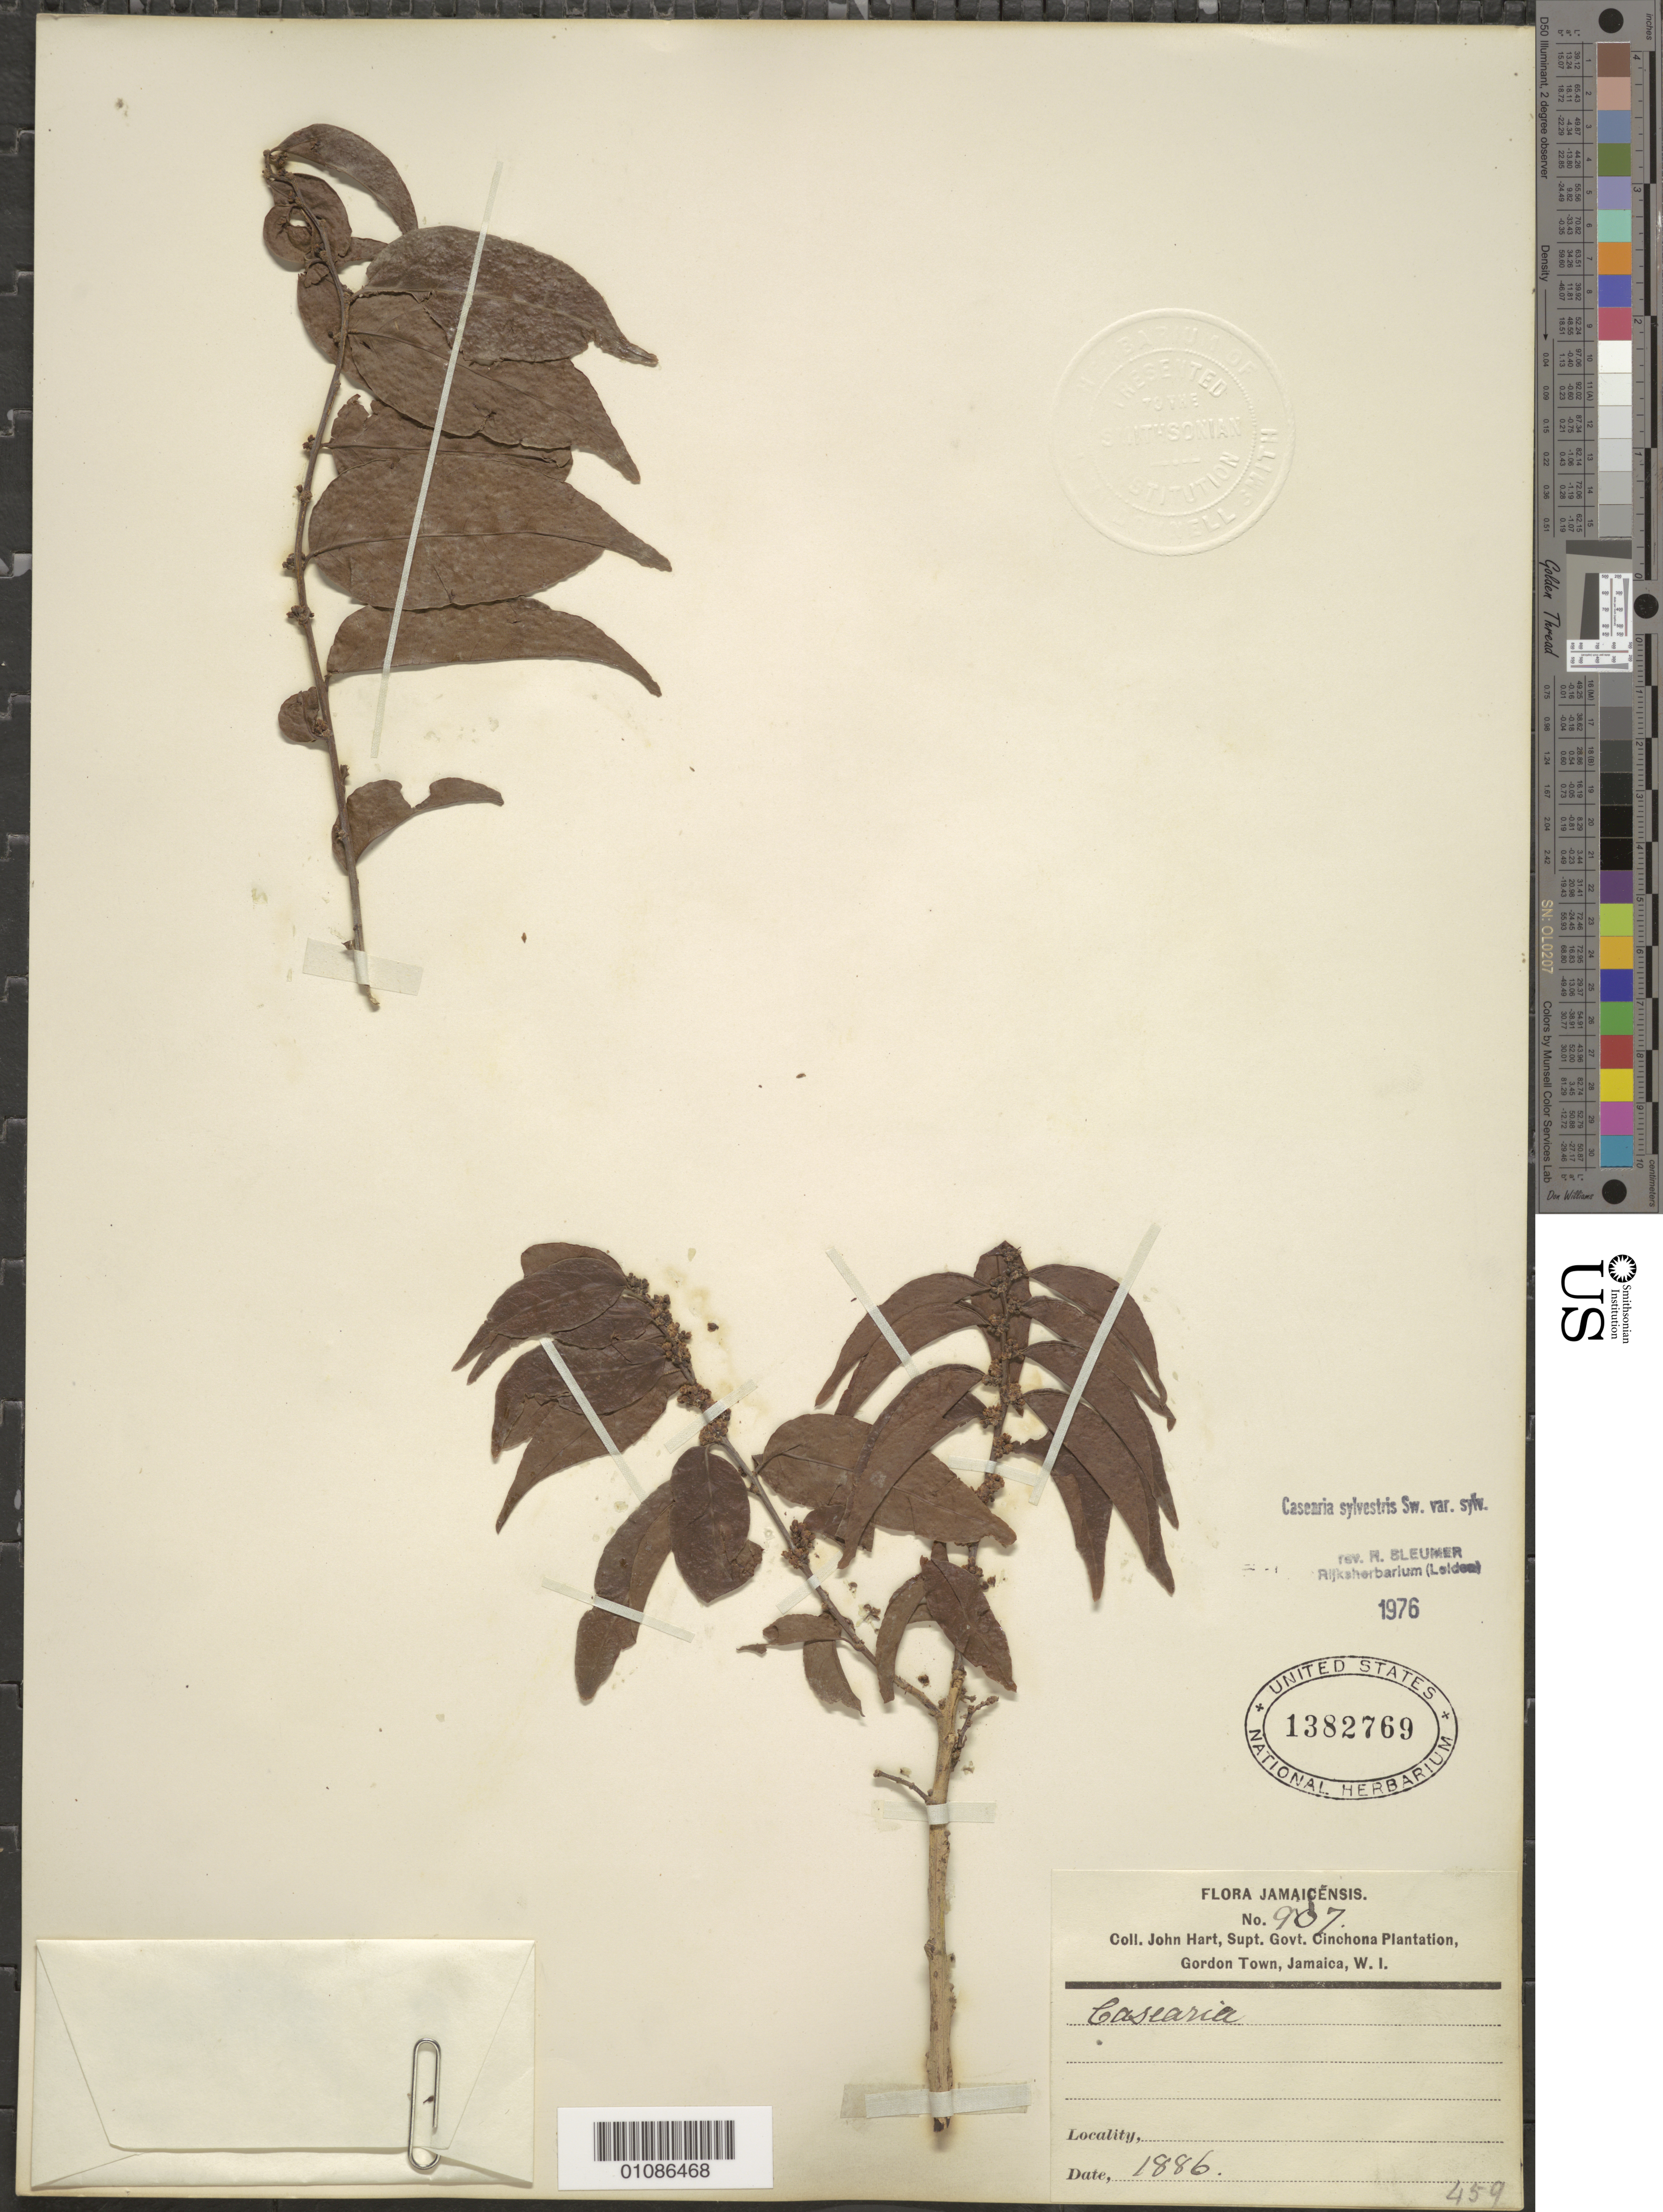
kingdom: Plantae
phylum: Tracheophyta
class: Magnoliopsida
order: Malpighiales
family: Salicaceae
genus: Casearia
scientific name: Casearia sylvestris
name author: Sw.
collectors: J. Hart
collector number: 459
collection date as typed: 1886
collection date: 1886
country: Jamaica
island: Jamaica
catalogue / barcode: US 1382769